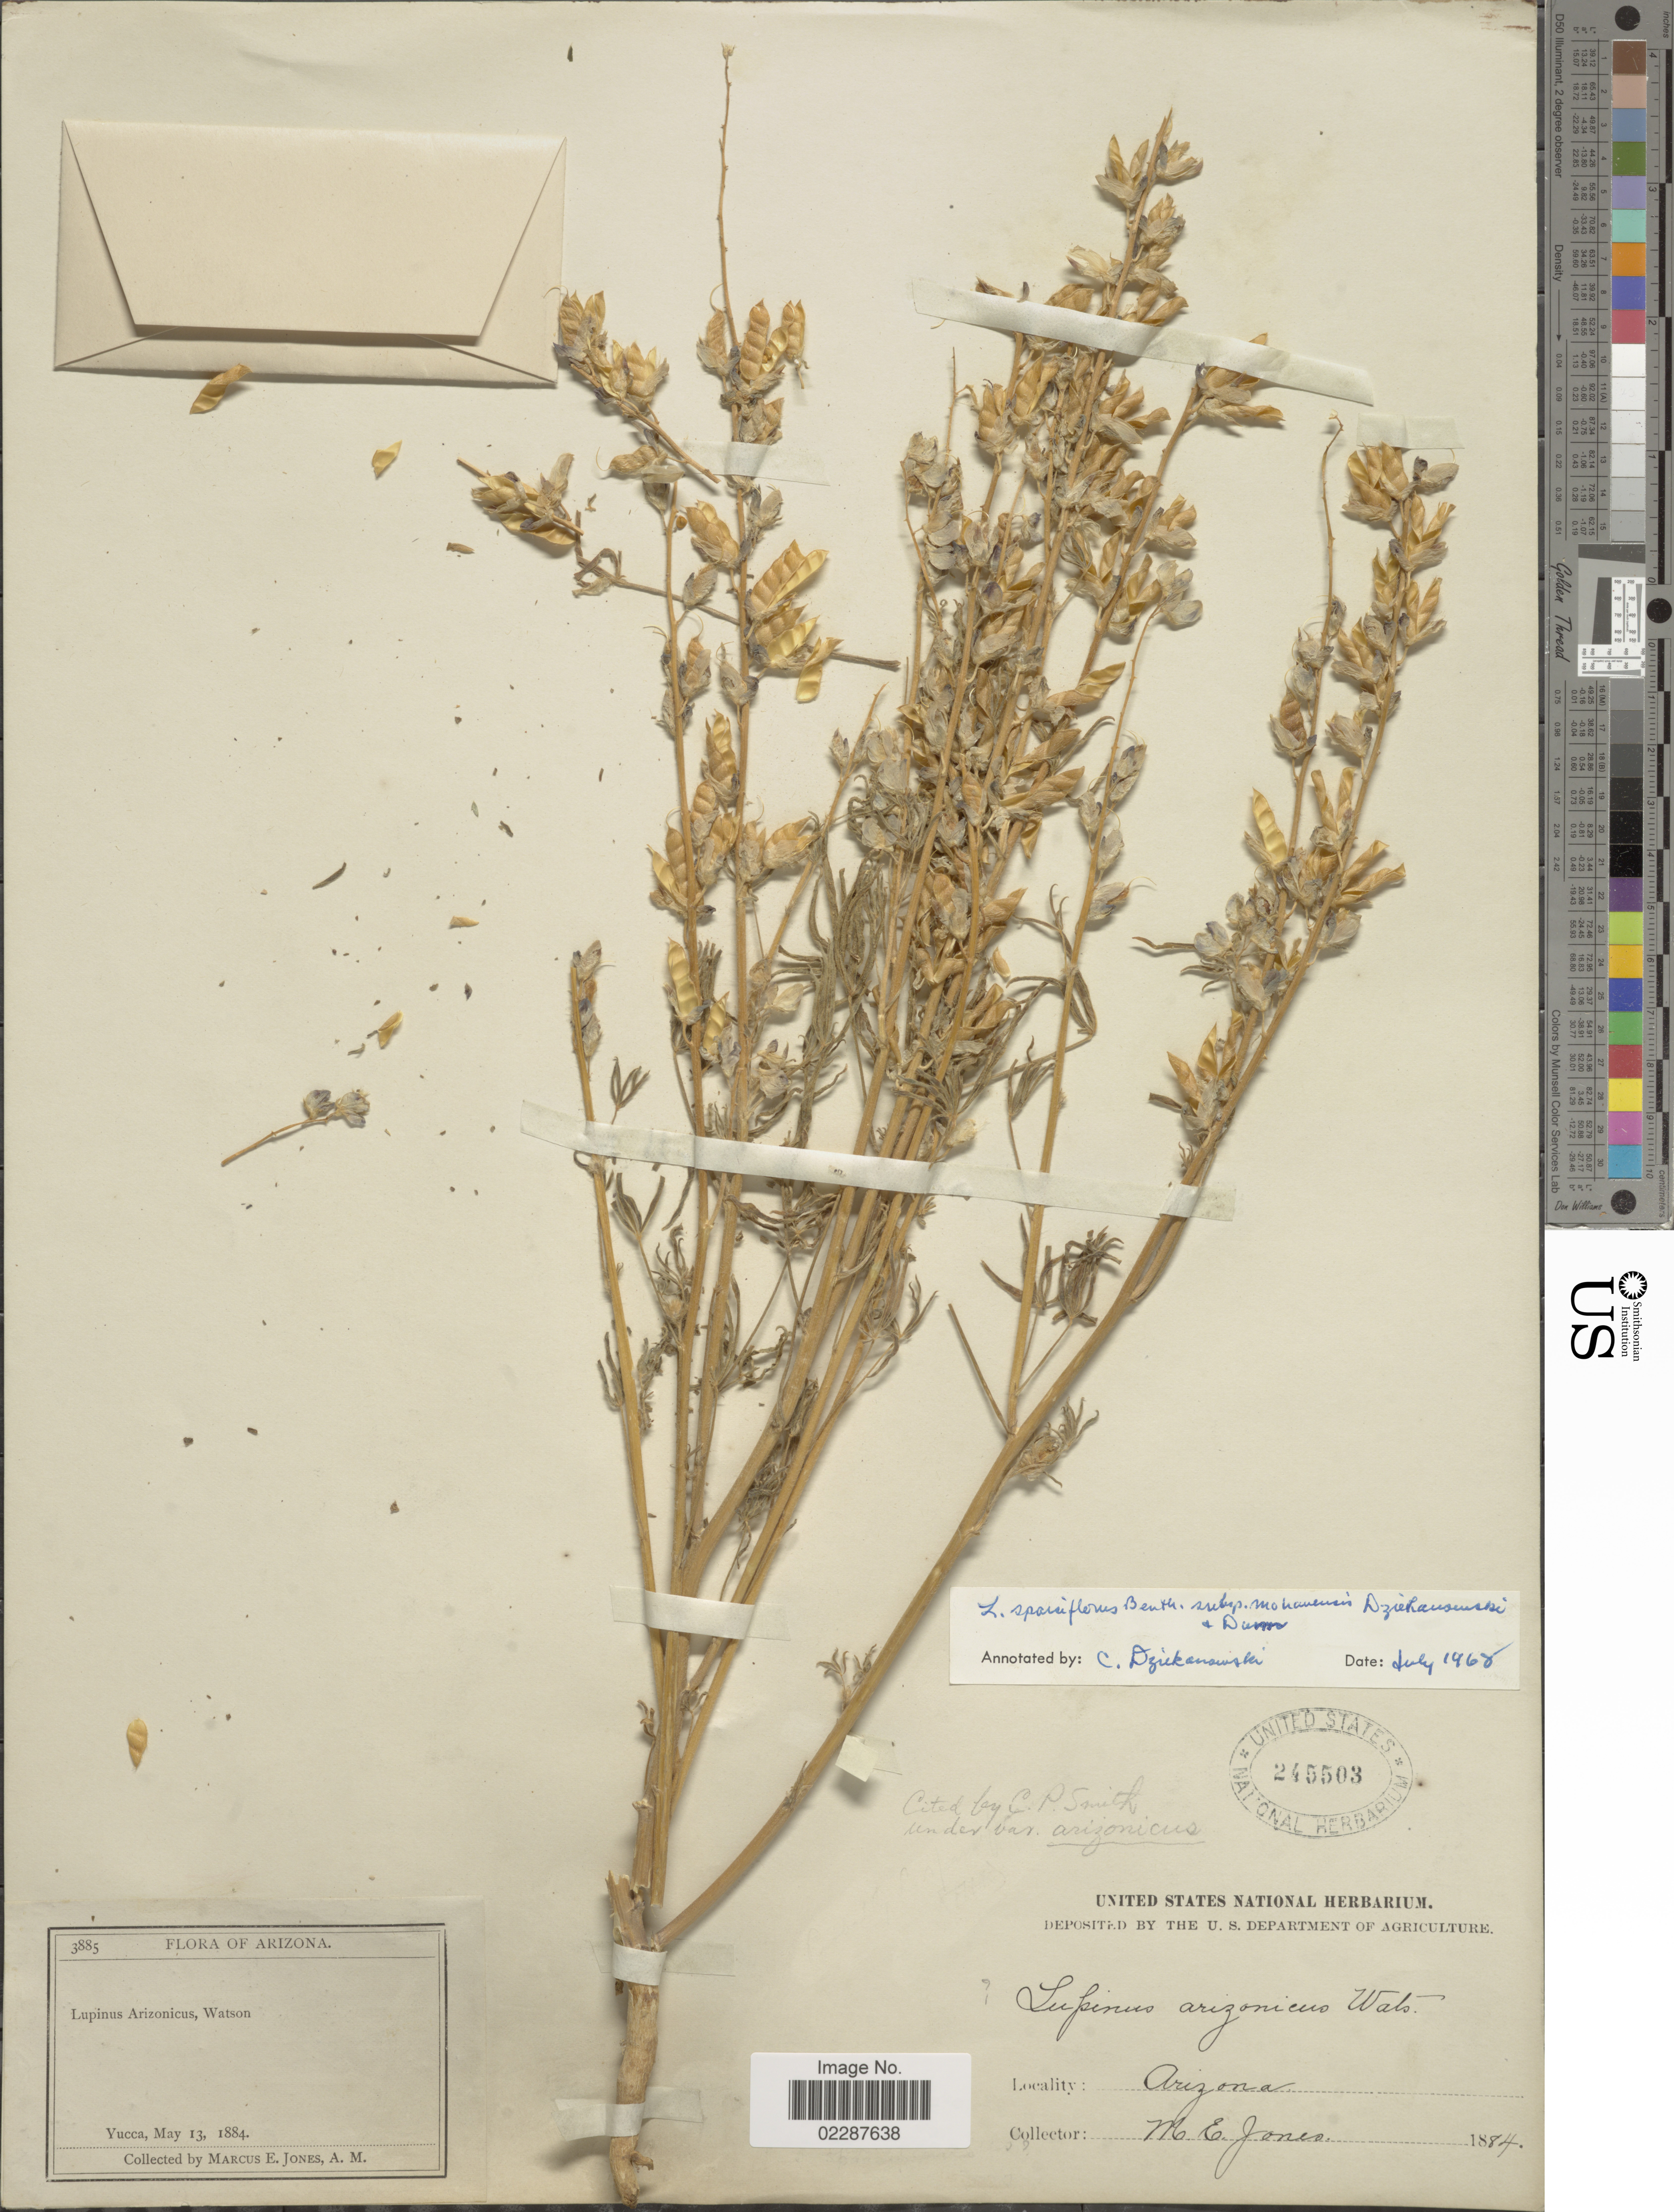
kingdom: Plantae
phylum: Tracheophyta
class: Magnoliopsida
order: Fabales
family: Fabaceae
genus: Lupinus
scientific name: Lupinus sparsiflorus subsp. mohavensis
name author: Dziekanowski & D.B. Dunn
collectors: M. E. Jones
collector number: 3885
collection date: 1884-05-13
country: United States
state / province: Arizona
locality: Yucca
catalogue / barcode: US 245503